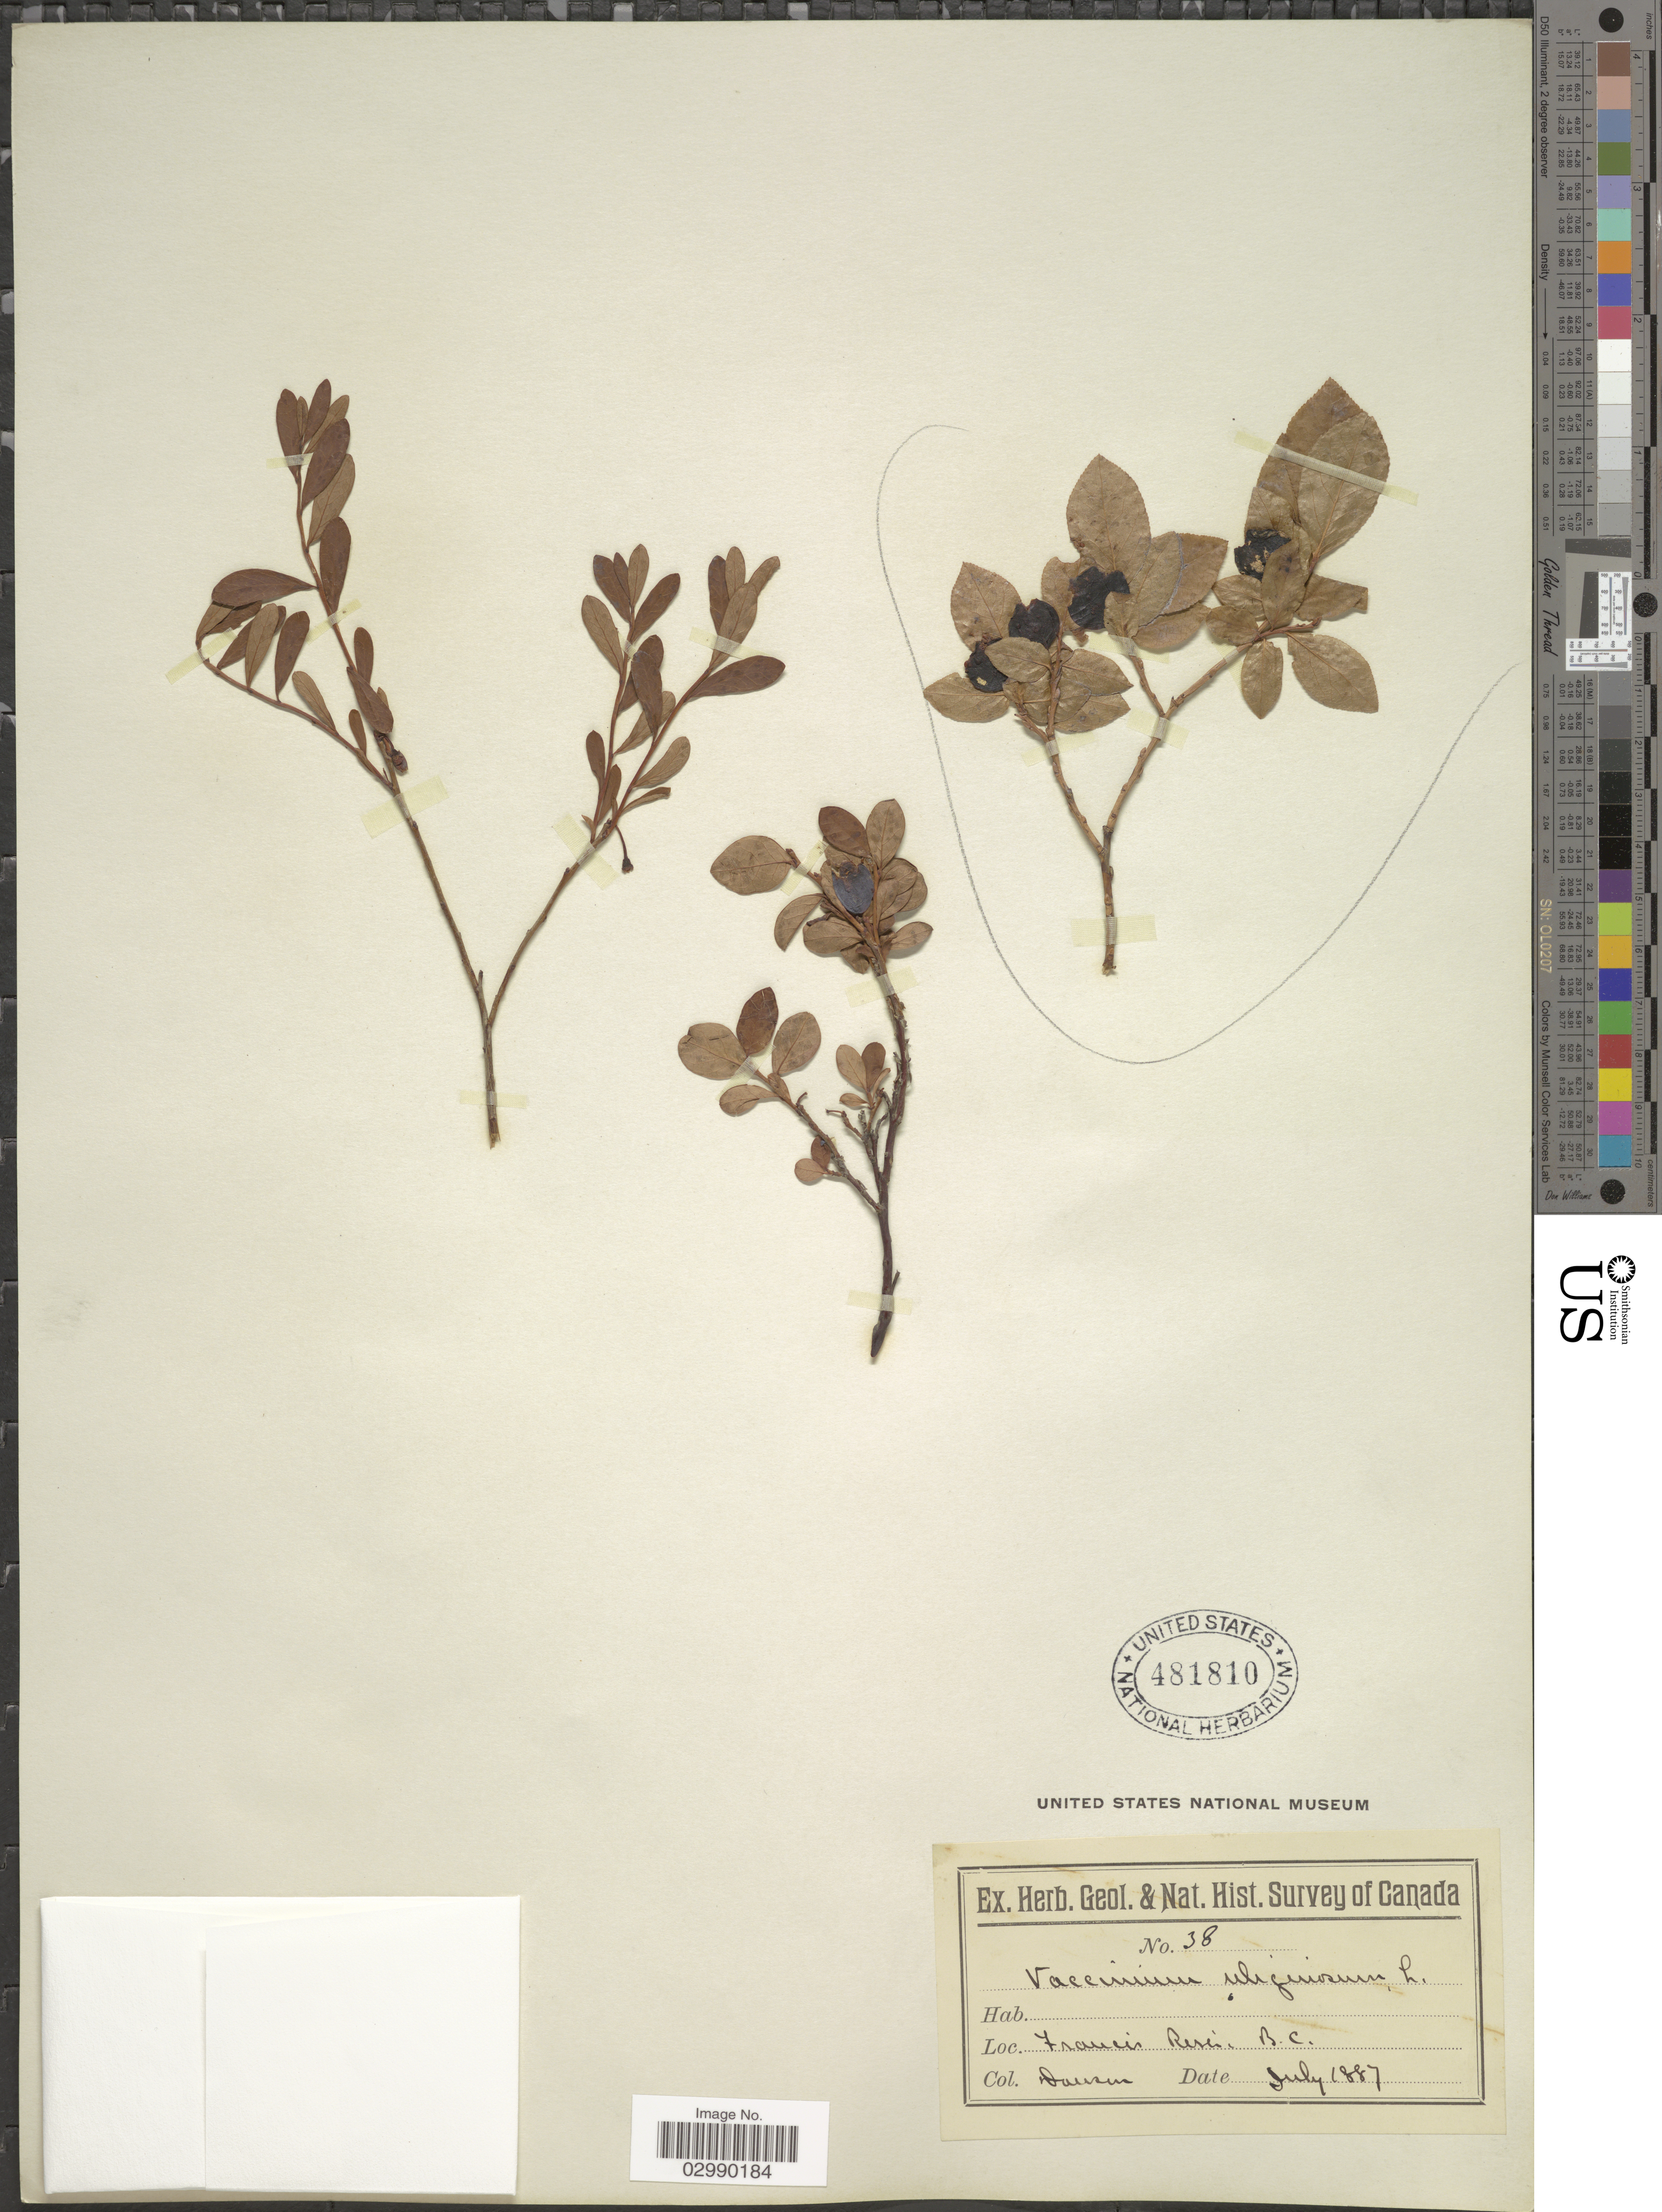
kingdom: Plantae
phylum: Tracheophyta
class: Magnoliopsida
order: Ericales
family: Ericaceae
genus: Vaccinium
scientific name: Vaccinium uliginosum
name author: L.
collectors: Dansen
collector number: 38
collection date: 1887-07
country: Canada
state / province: British Columbia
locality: Francis River, B.C.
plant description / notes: Precise locality edit: Corrected "Francis Rese" to "Francis River, B.C."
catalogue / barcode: US 481810